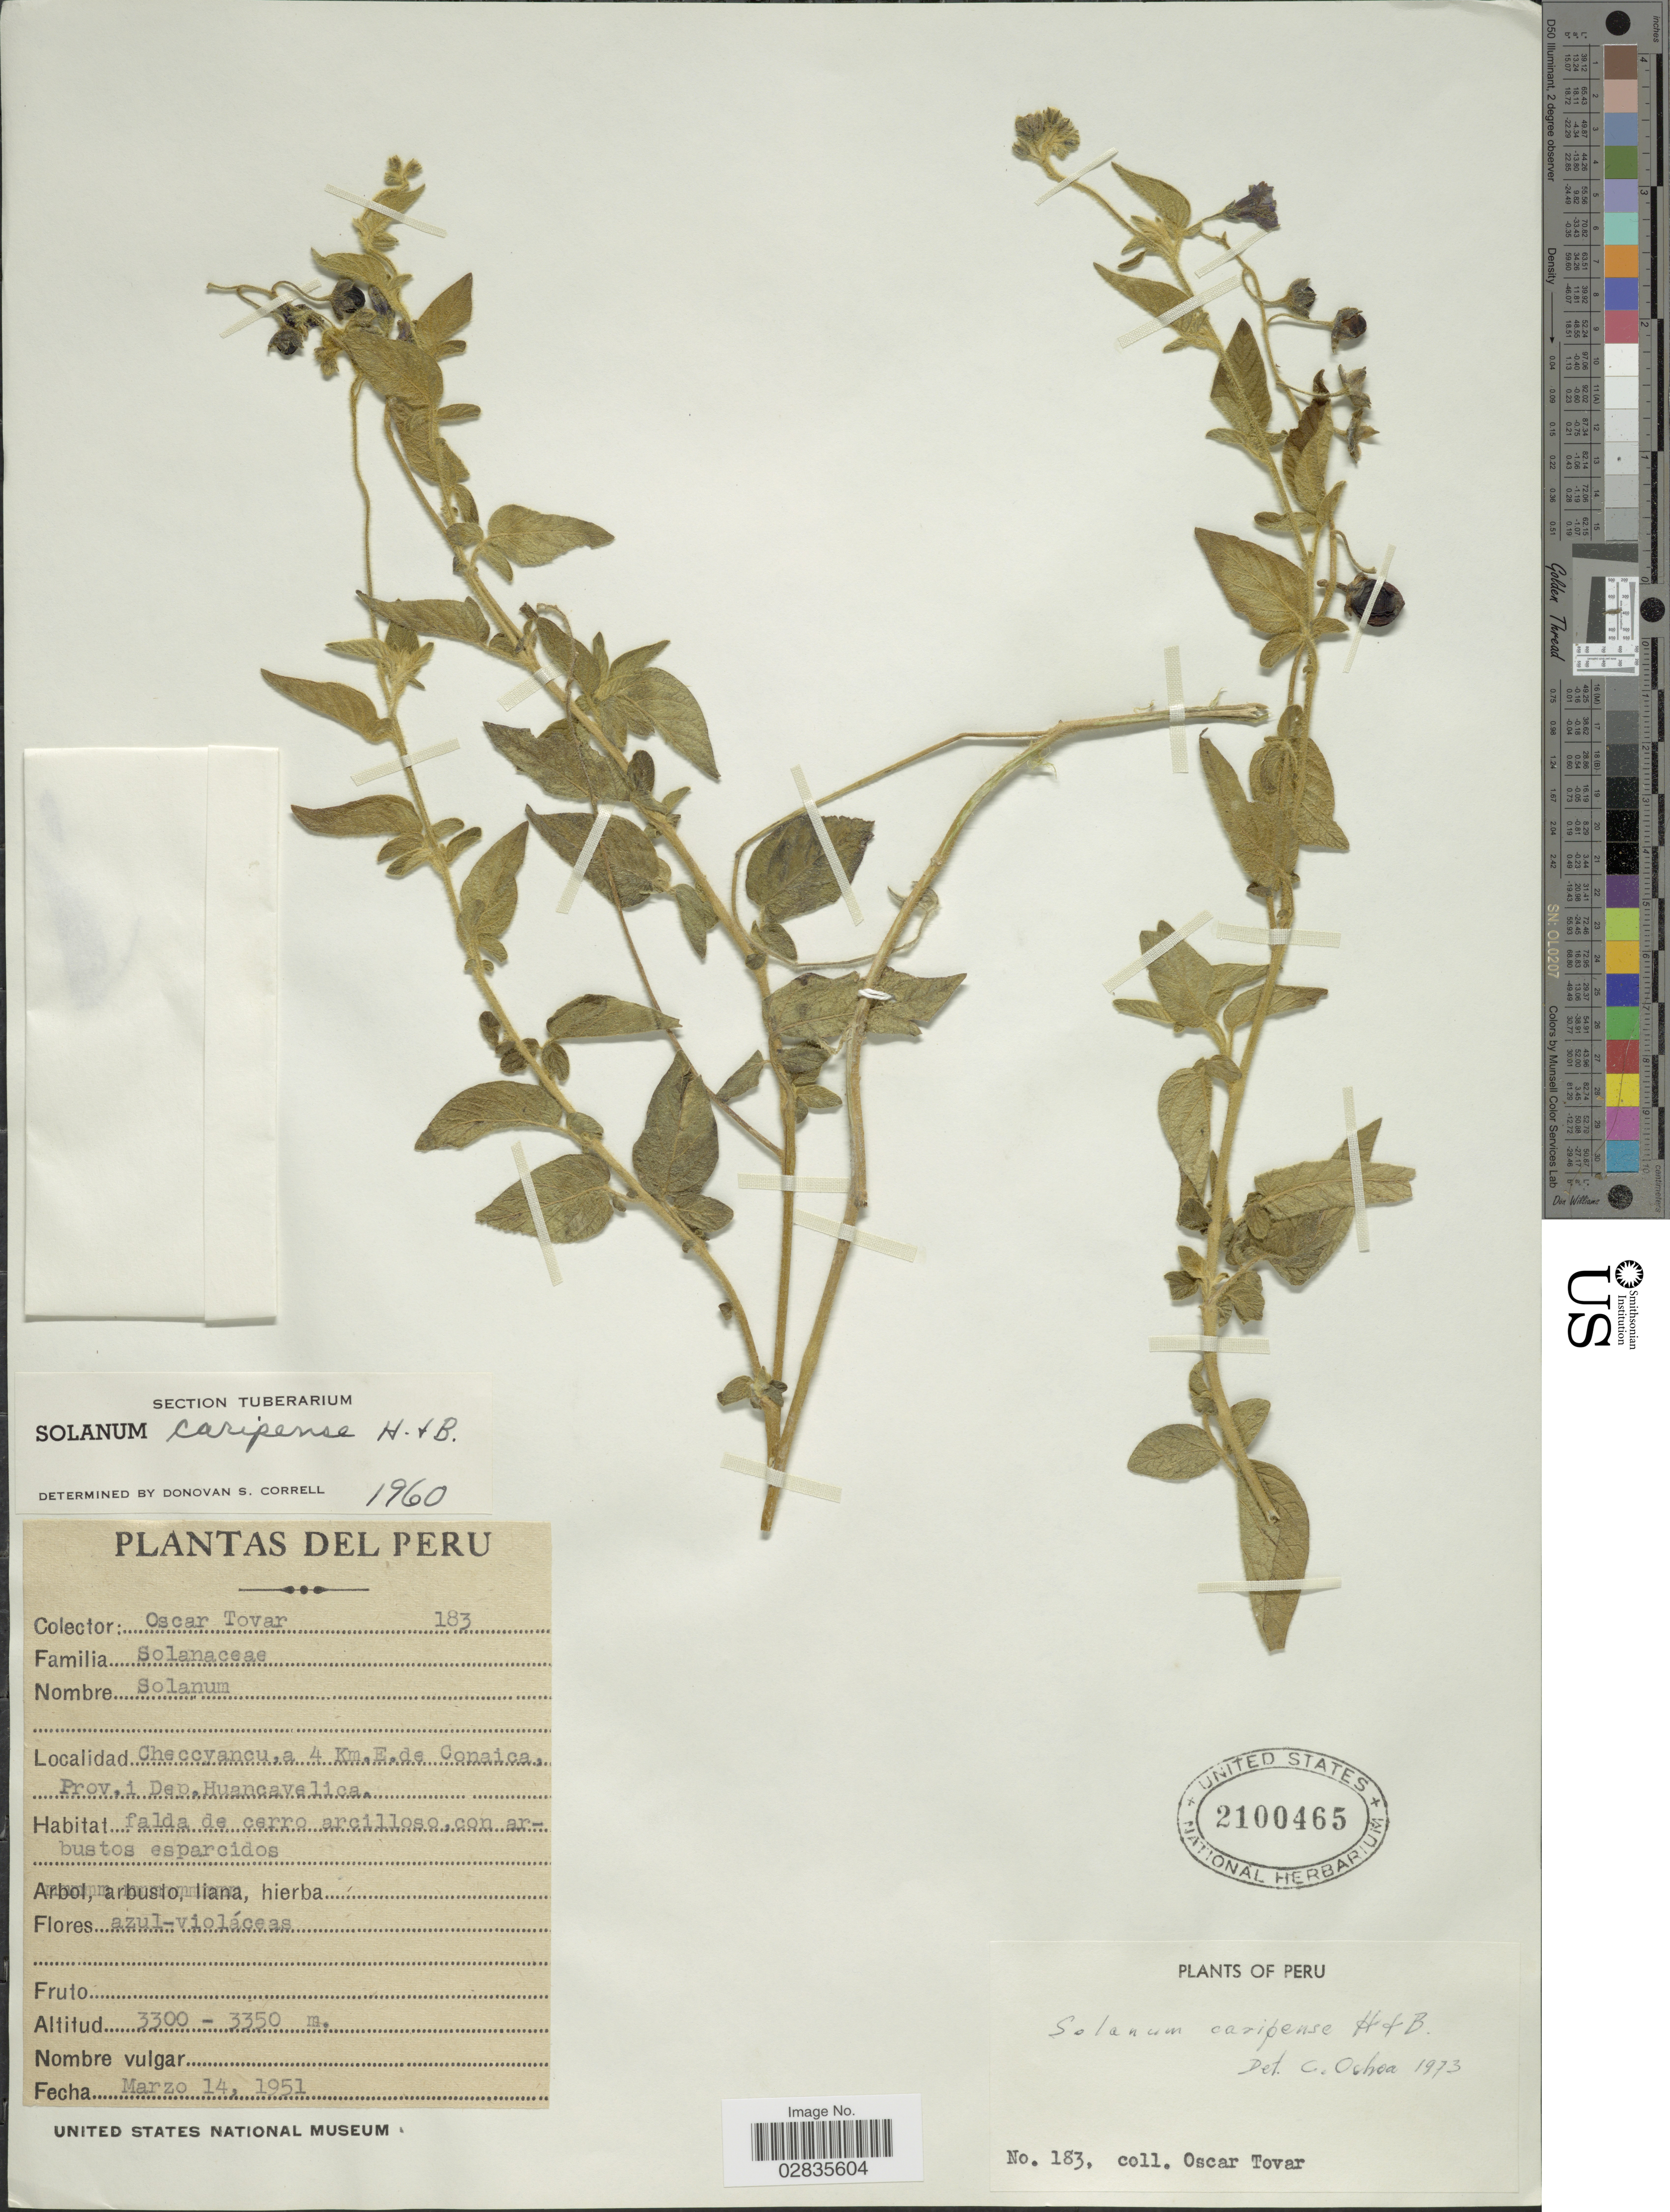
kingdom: Plantae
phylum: Tracheophyta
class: Magnoliopsida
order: Solanales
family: Solanaceae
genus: Solanum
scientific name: Solanum caripense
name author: Humb. & Bonpl. ex Dunal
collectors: Ó. Tovar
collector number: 183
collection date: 1951-03-14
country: Peru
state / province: Huancavelica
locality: Checcyancu, a 4 Km. E. de Conaica, Prov. i Dep. Huancavelica.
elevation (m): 3300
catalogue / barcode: US 2100465